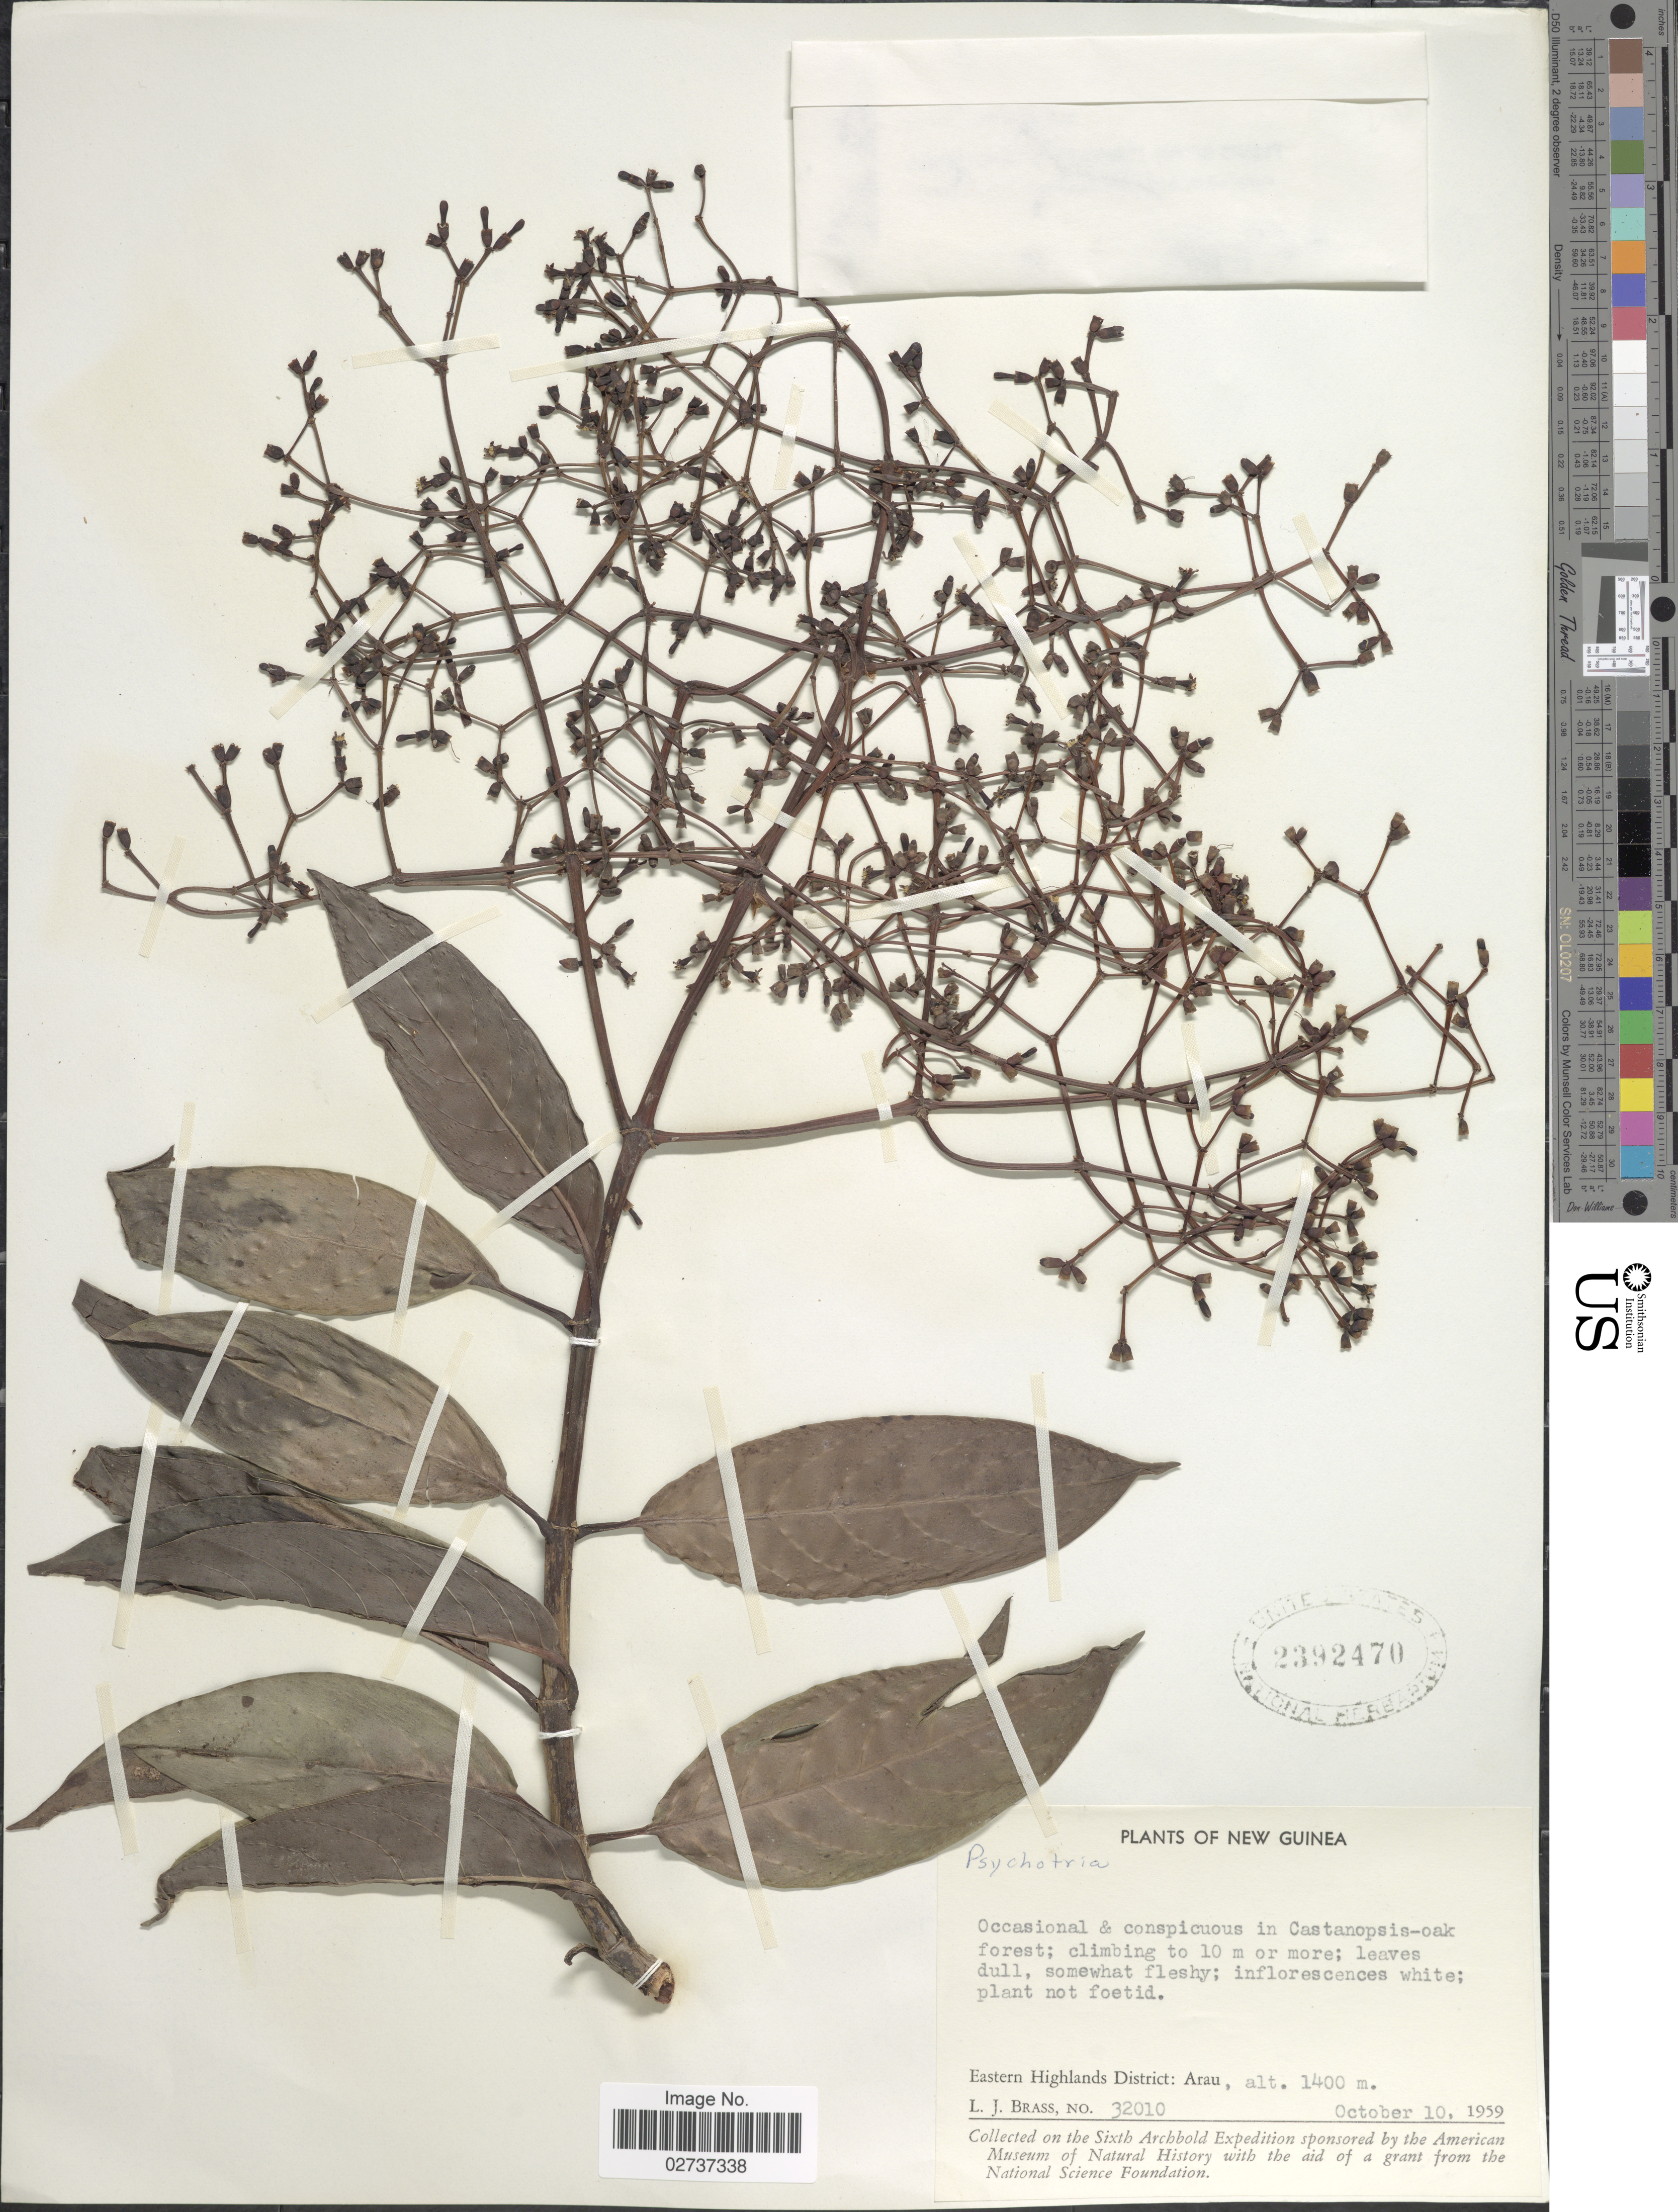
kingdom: Plantae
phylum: Tracheophyta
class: Magnoliopsida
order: Gentianales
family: Rubiaceae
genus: Psychotria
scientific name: Psychotria sp.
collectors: L. J. Brass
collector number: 32010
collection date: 1959-10-10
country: Papua New Guinea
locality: New Guinea. Eastern Highlands District: Arau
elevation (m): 1400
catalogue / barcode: US 2392470